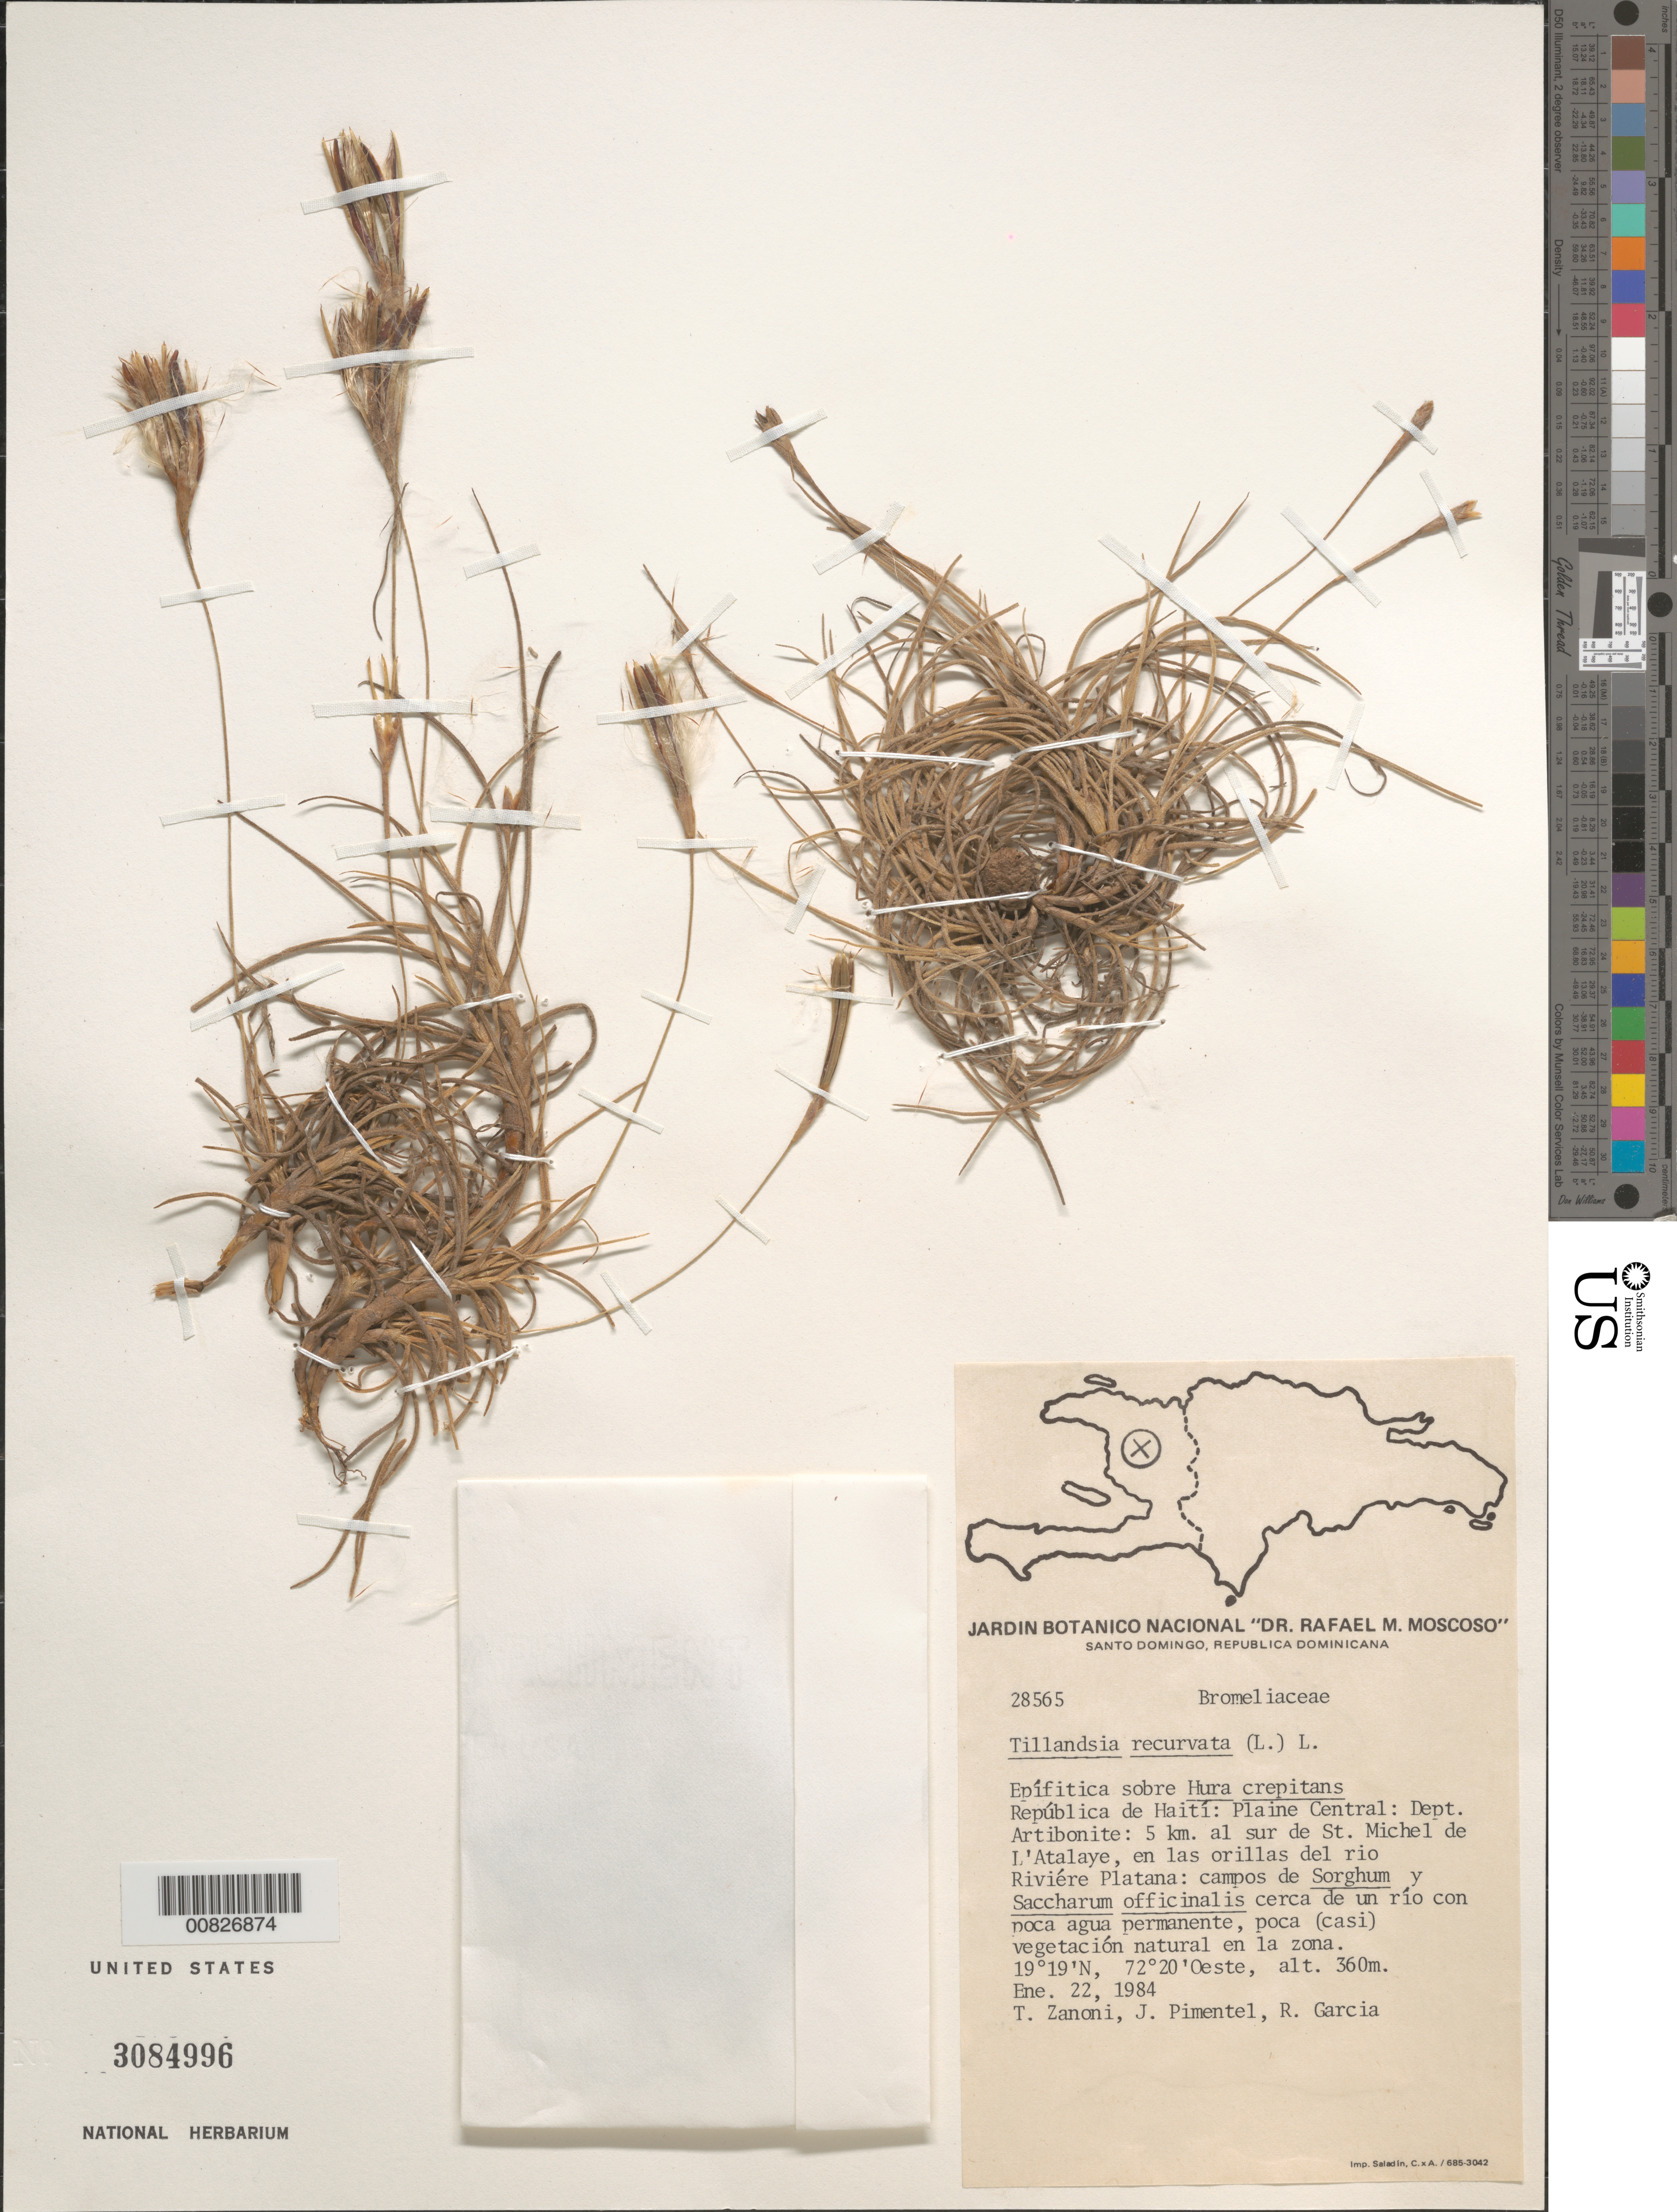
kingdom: Plantae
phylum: Tracheophyta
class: Liliopsida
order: Poales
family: Bromeliaceae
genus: Tillandsia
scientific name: Tillandsia recurvata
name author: L.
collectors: T. A. Zanoni, J. Pimentel & R. G. García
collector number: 28565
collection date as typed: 22 Jan 1984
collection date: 1984-01-22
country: Haiti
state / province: Artibonite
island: Hispaniola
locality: Plaine Central: Dept. Artibonite: 5 km al sur de St. Michel de L'Atalaye, en las orillas del río Riviére Platana.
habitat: Sobre Hura crepitans. Campos de Sorghum y Saccharum officinalis, poca (casi) vegetación natural en la zona.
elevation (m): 360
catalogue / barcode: US 3084996